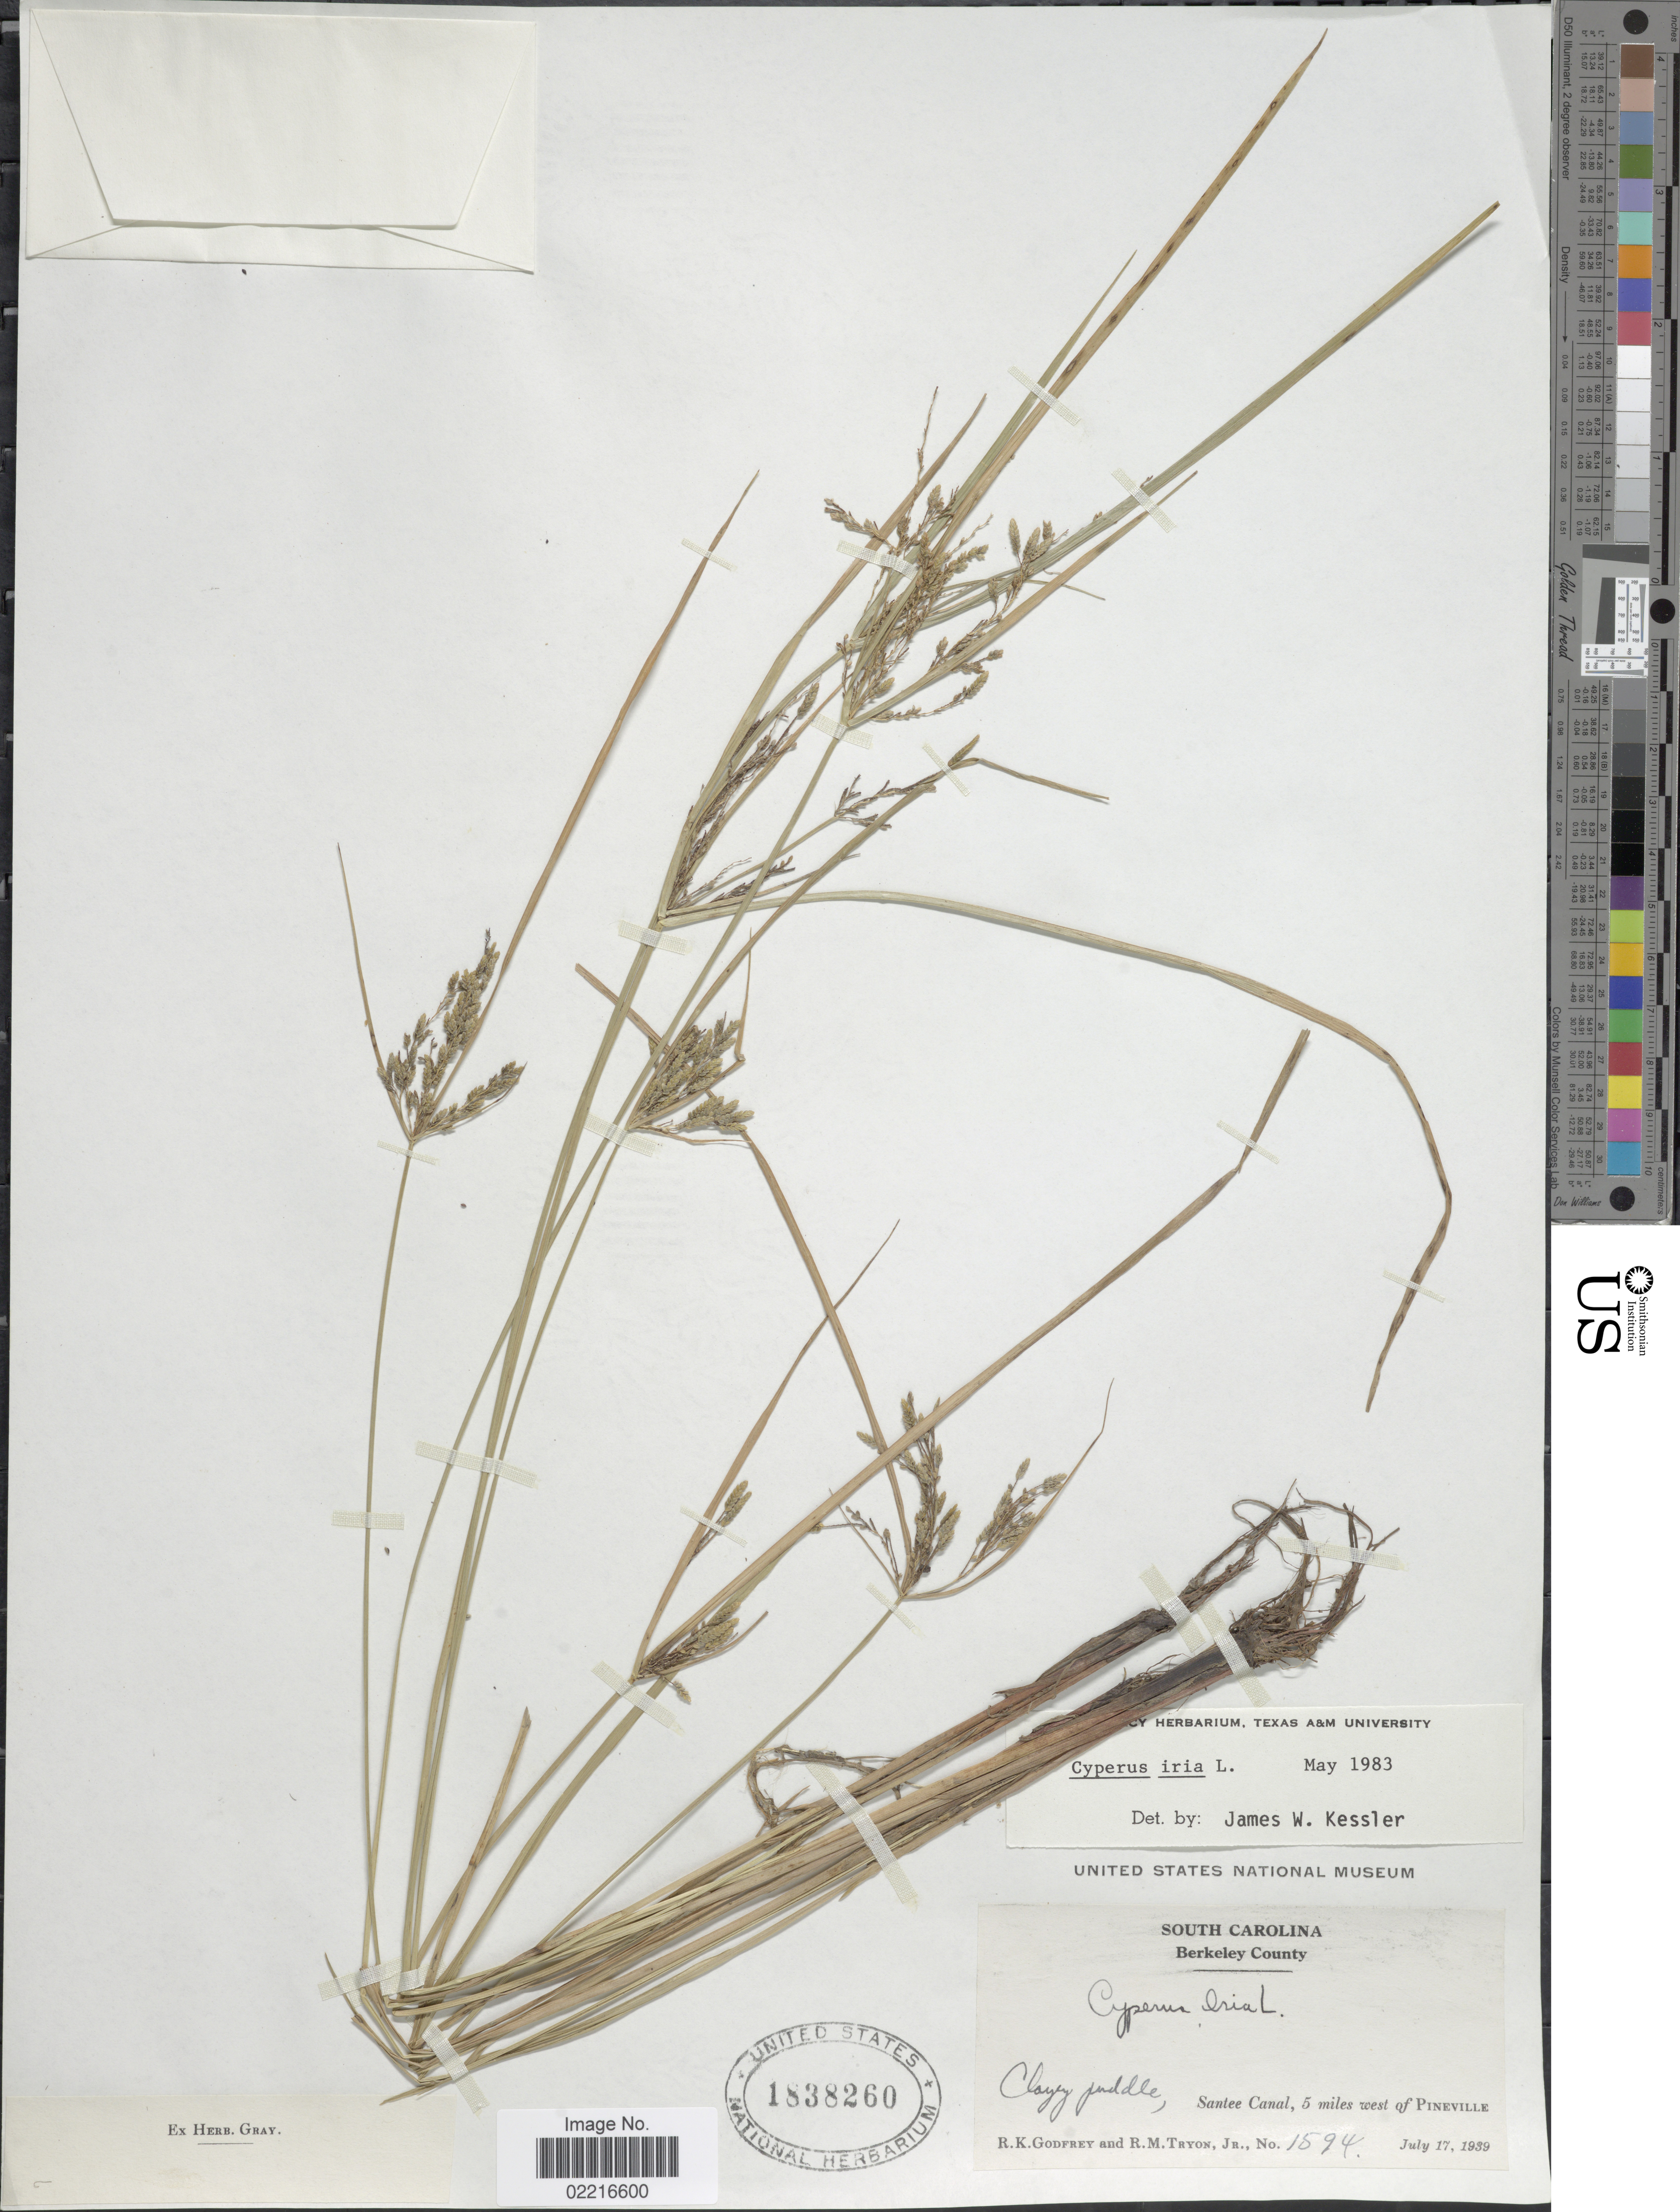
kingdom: Plantae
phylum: Tracheophyta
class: Liliopsida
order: Poales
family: Cyperaceae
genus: Cyperus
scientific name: Cyperus iria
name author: L.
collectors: R. K. Godfrey & R. M. Tryon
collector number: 1594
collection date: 1939-07-17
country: United States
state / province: South Carolina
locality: Berkeley County, Santee Canal, 5 miles west of Pineville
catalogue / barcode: US 1838260